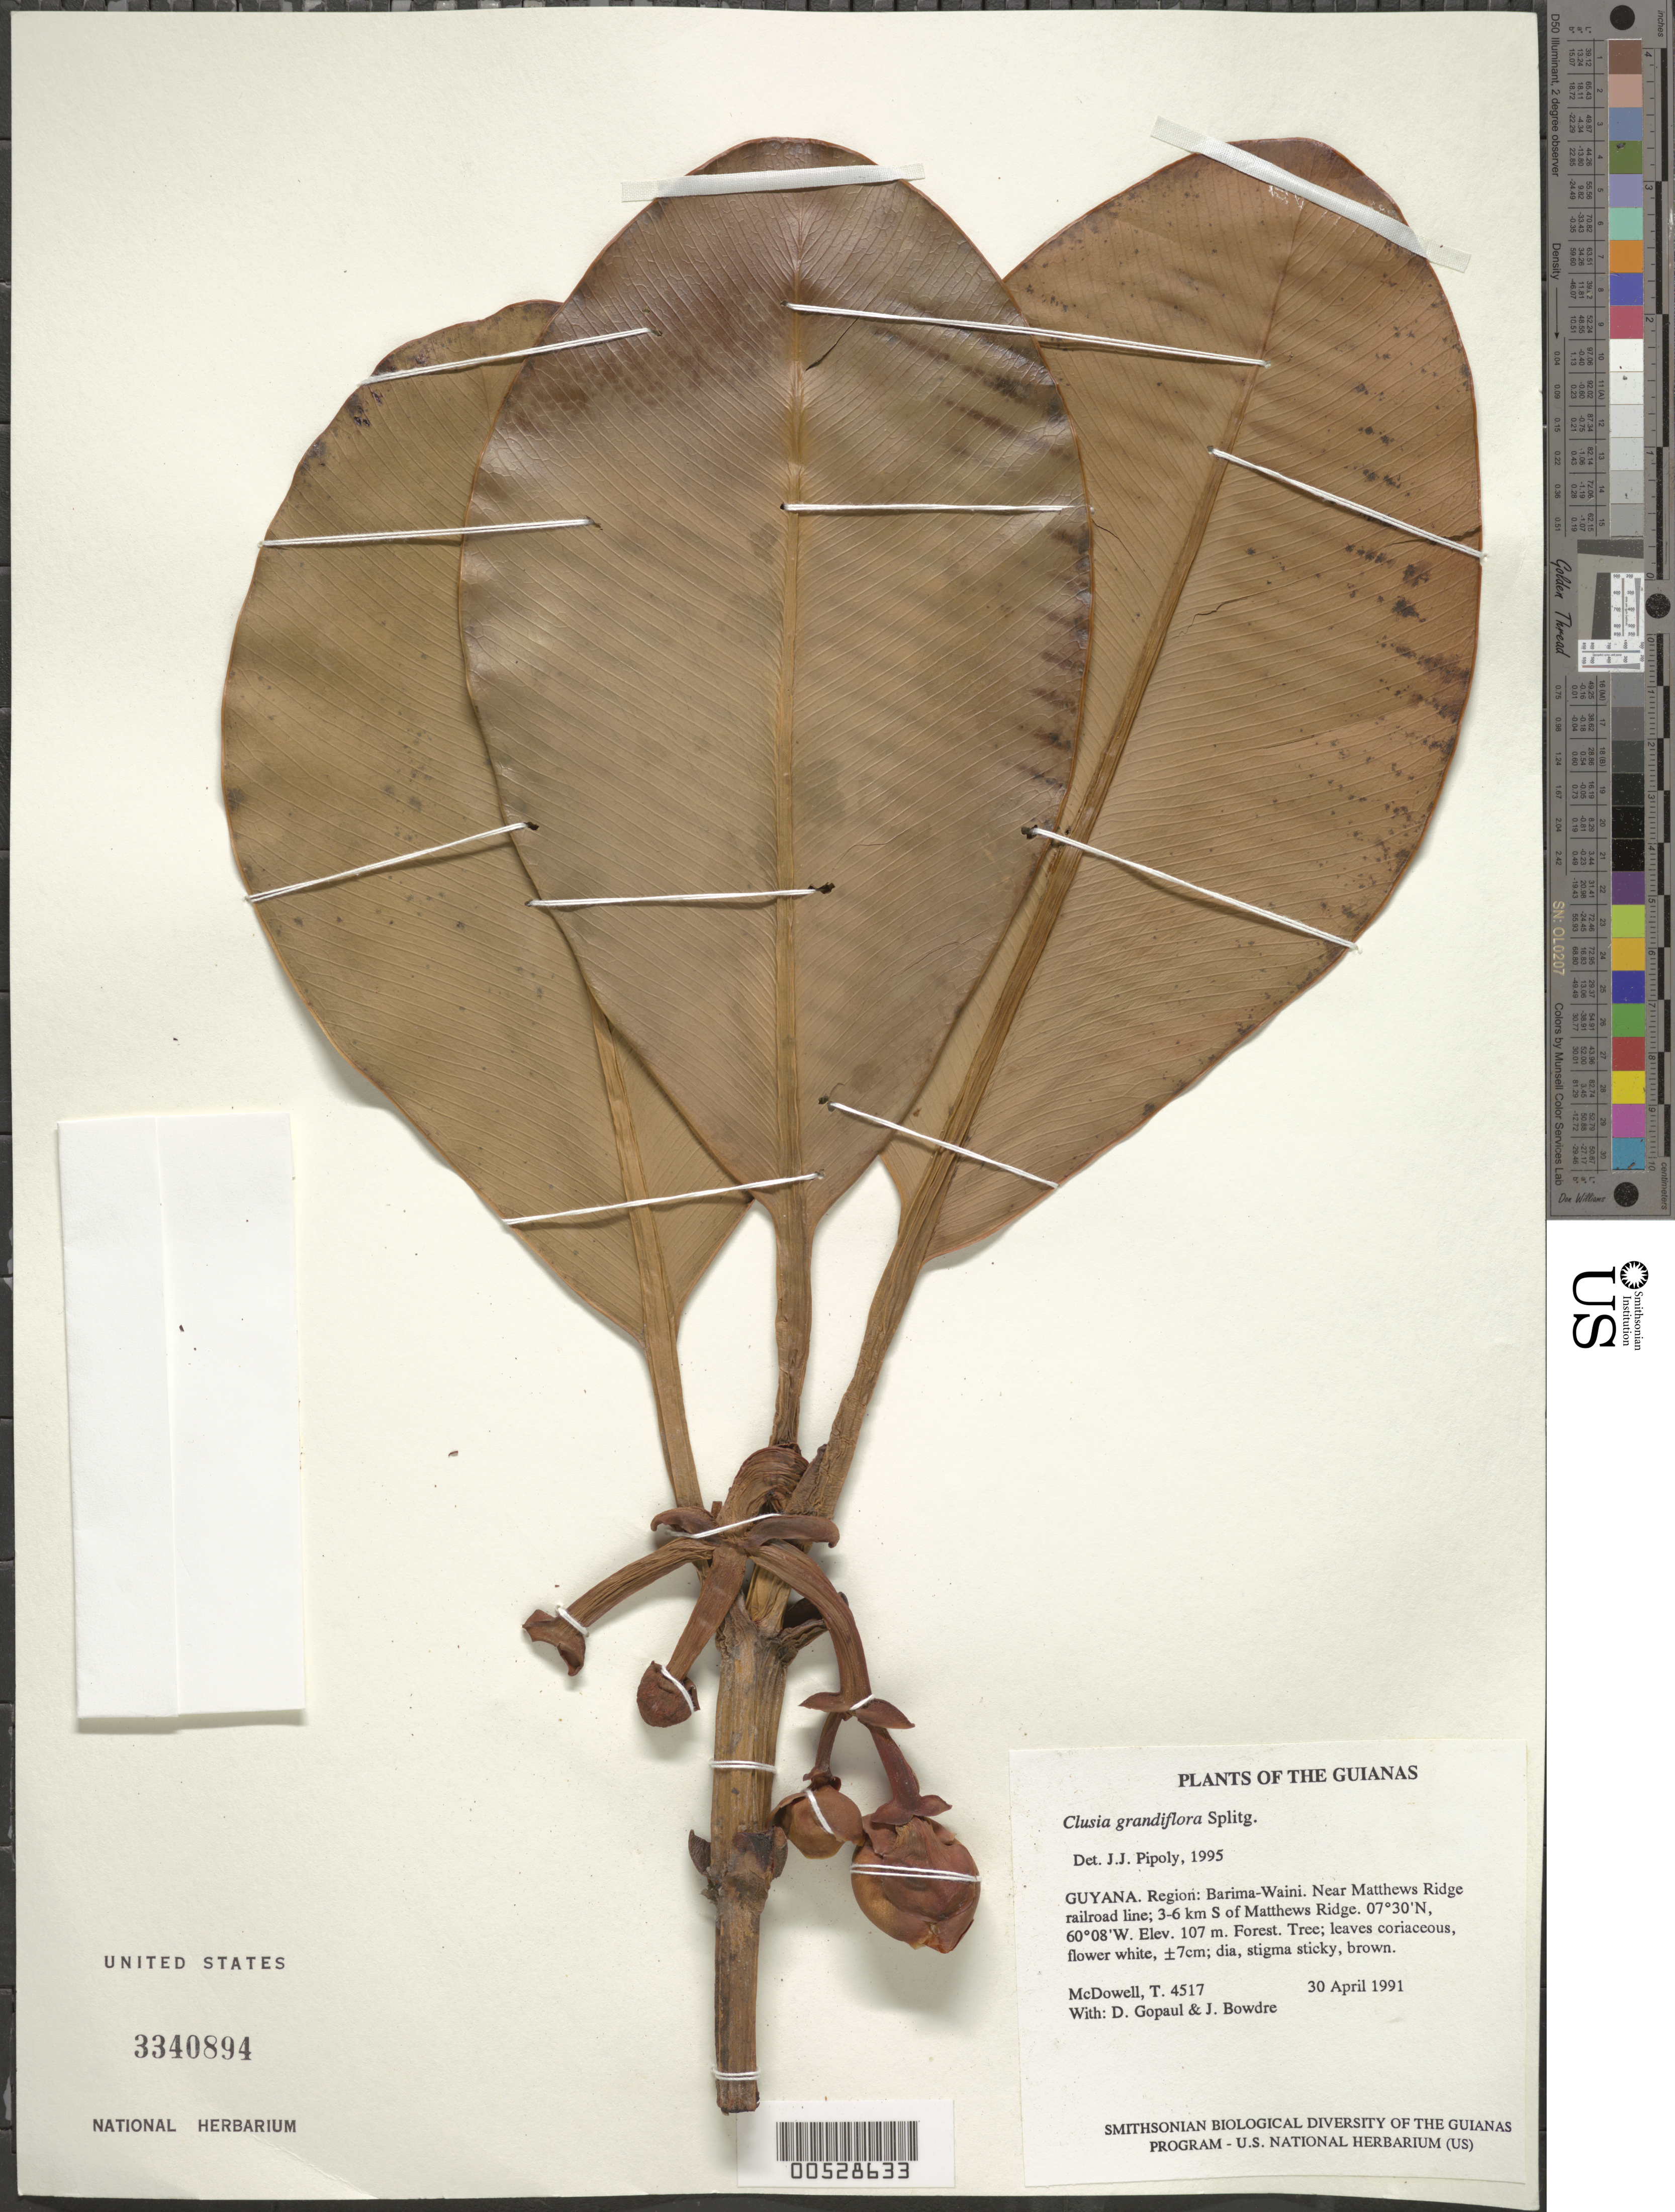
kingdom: Plantae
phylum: Tracheophyta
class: Magnoliopsida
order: Malpighiales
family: Clusiaceae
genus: Clusia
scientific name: Clusia grandiflora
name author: Splitg.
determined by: Pipoly, J. J., III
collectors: T. McDowell, D. Gopaul & J. Bowdre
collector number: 4517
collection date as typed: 30 April 1991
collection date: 1991-04-30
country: Guyana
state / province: Barima-Waini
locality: Near Matthews Ridge railroad line; 3-6 km S of Matthews Ridge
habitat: Forest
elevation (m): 107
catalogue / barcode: US 3340894